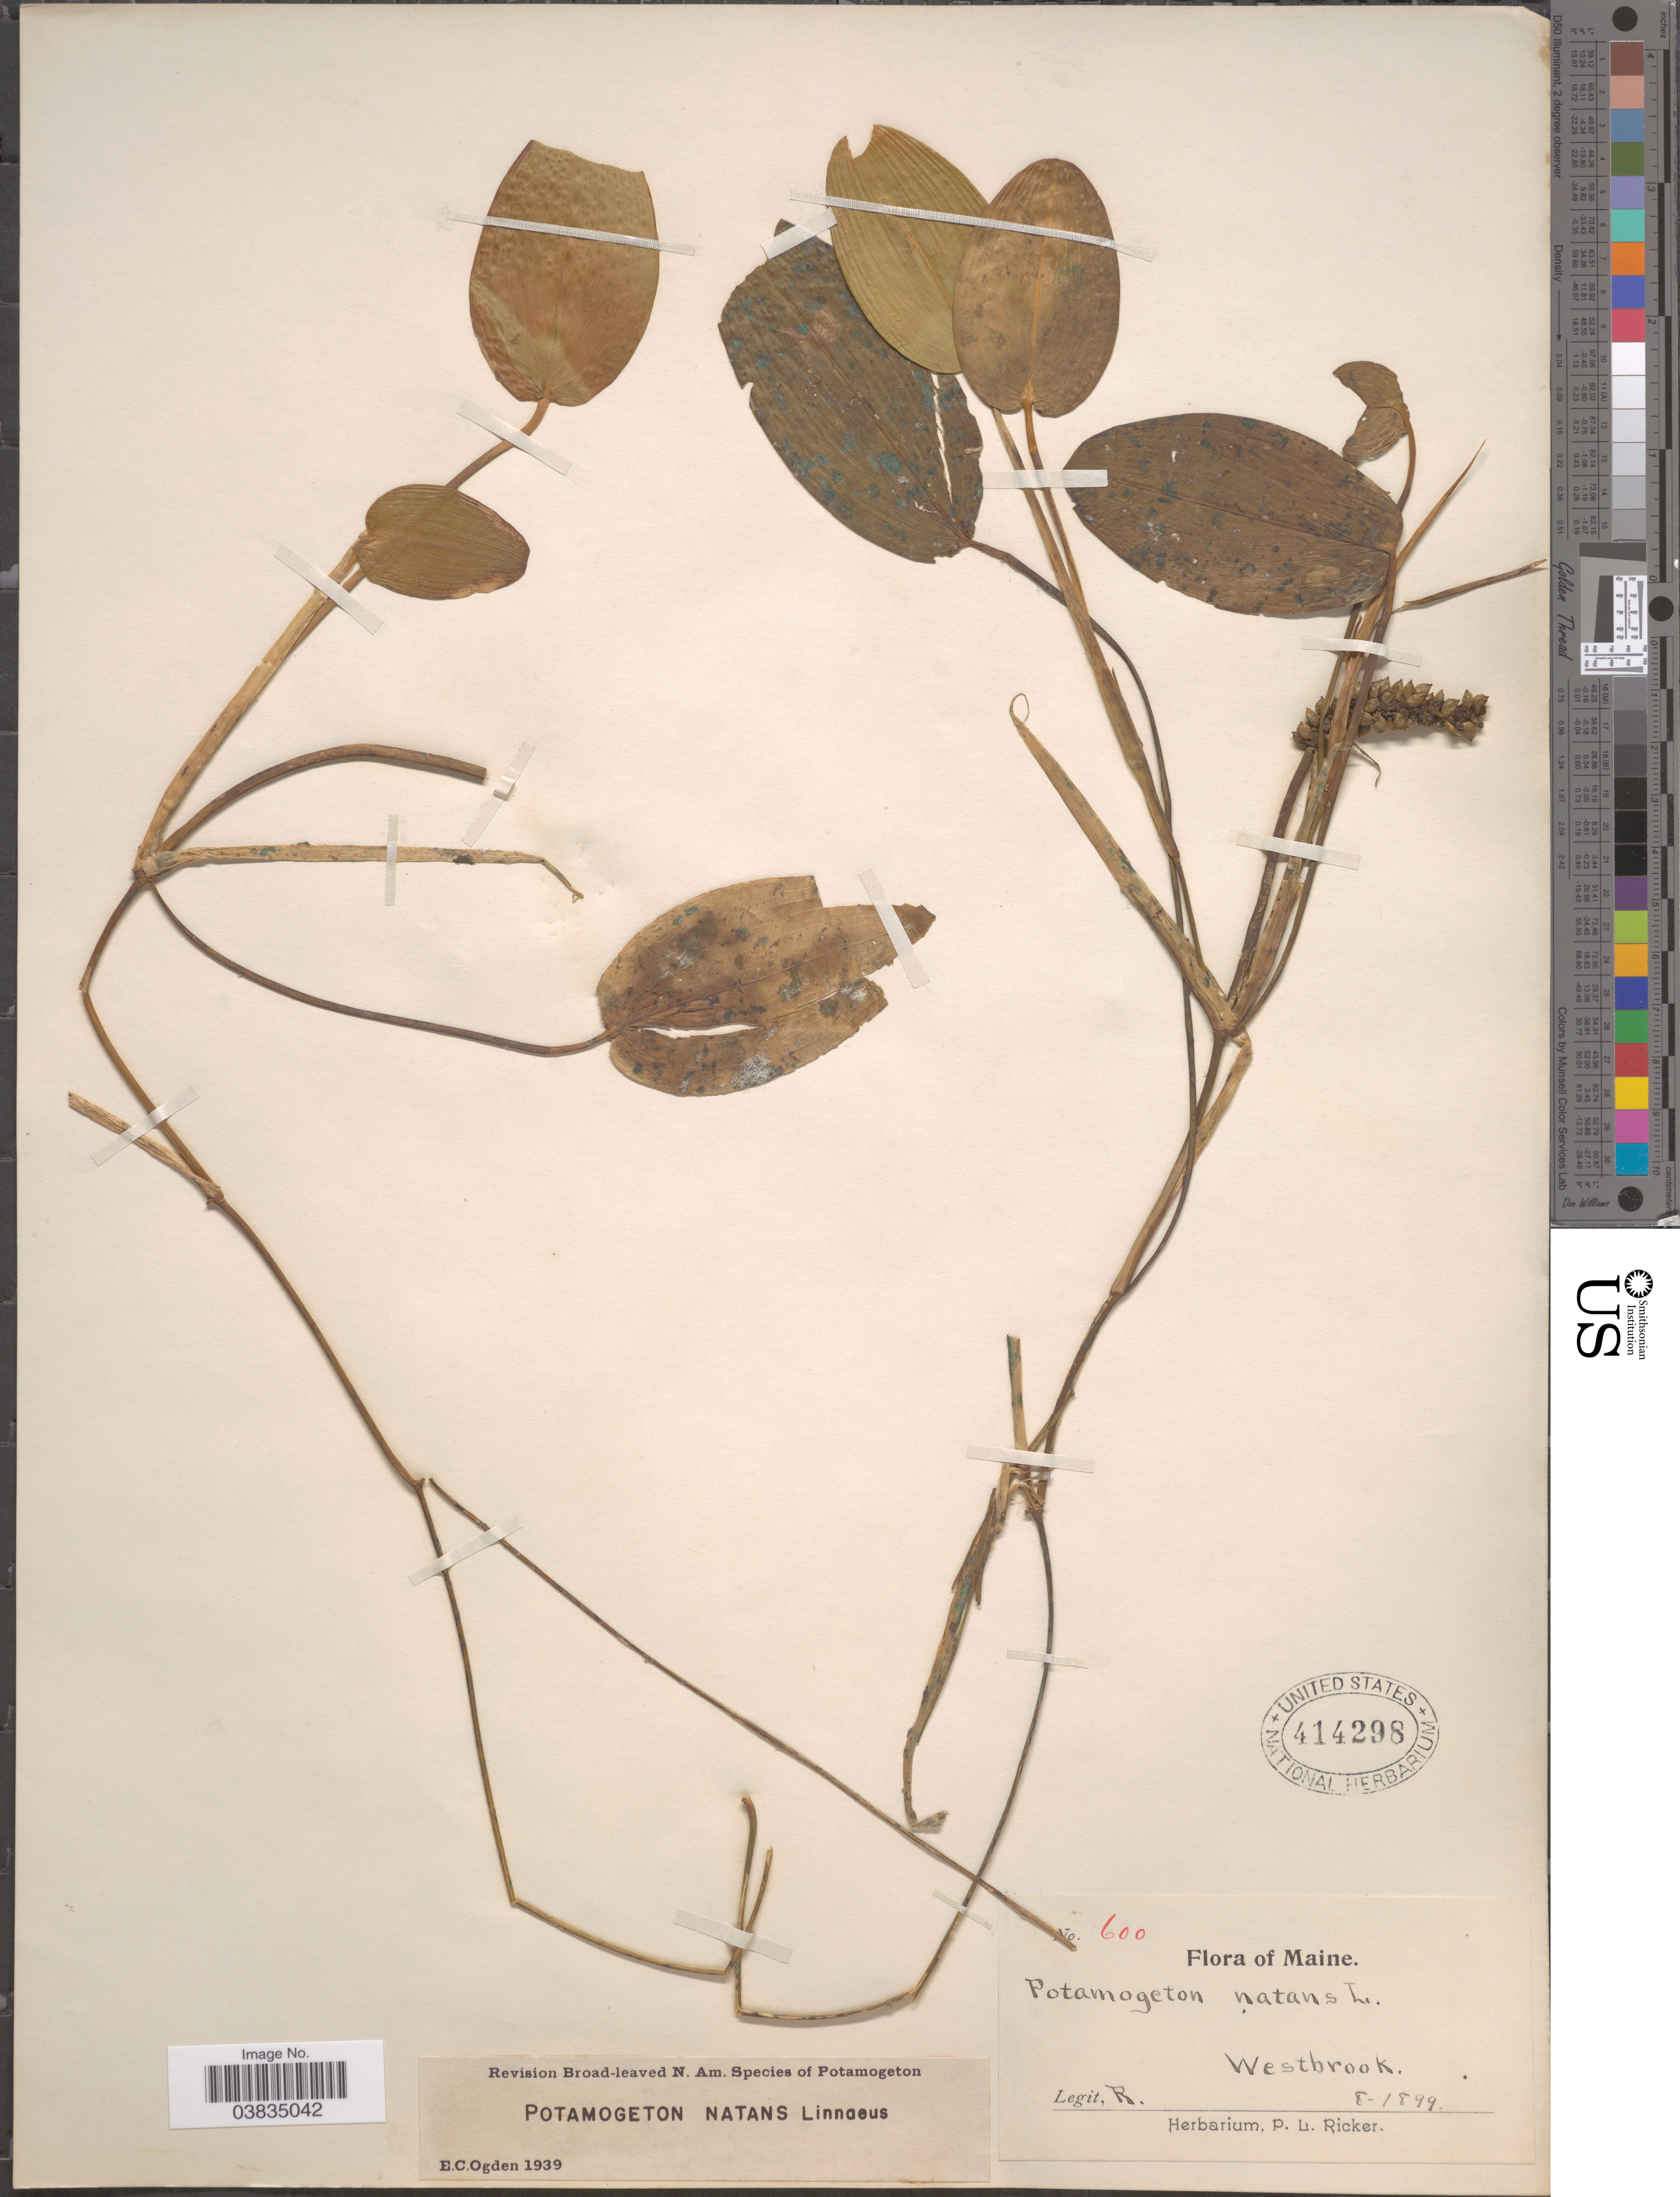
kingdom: Plantae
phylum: Tracheophyta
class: Liliopsida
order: Alismatales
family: Potamogetonaceae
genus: Potamogeton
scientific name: Potamogeton natans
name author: L.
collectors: P. Ricker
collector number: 600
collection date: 1899-08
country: United States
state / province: Maine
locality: Westbrook.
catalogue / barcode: US 414298